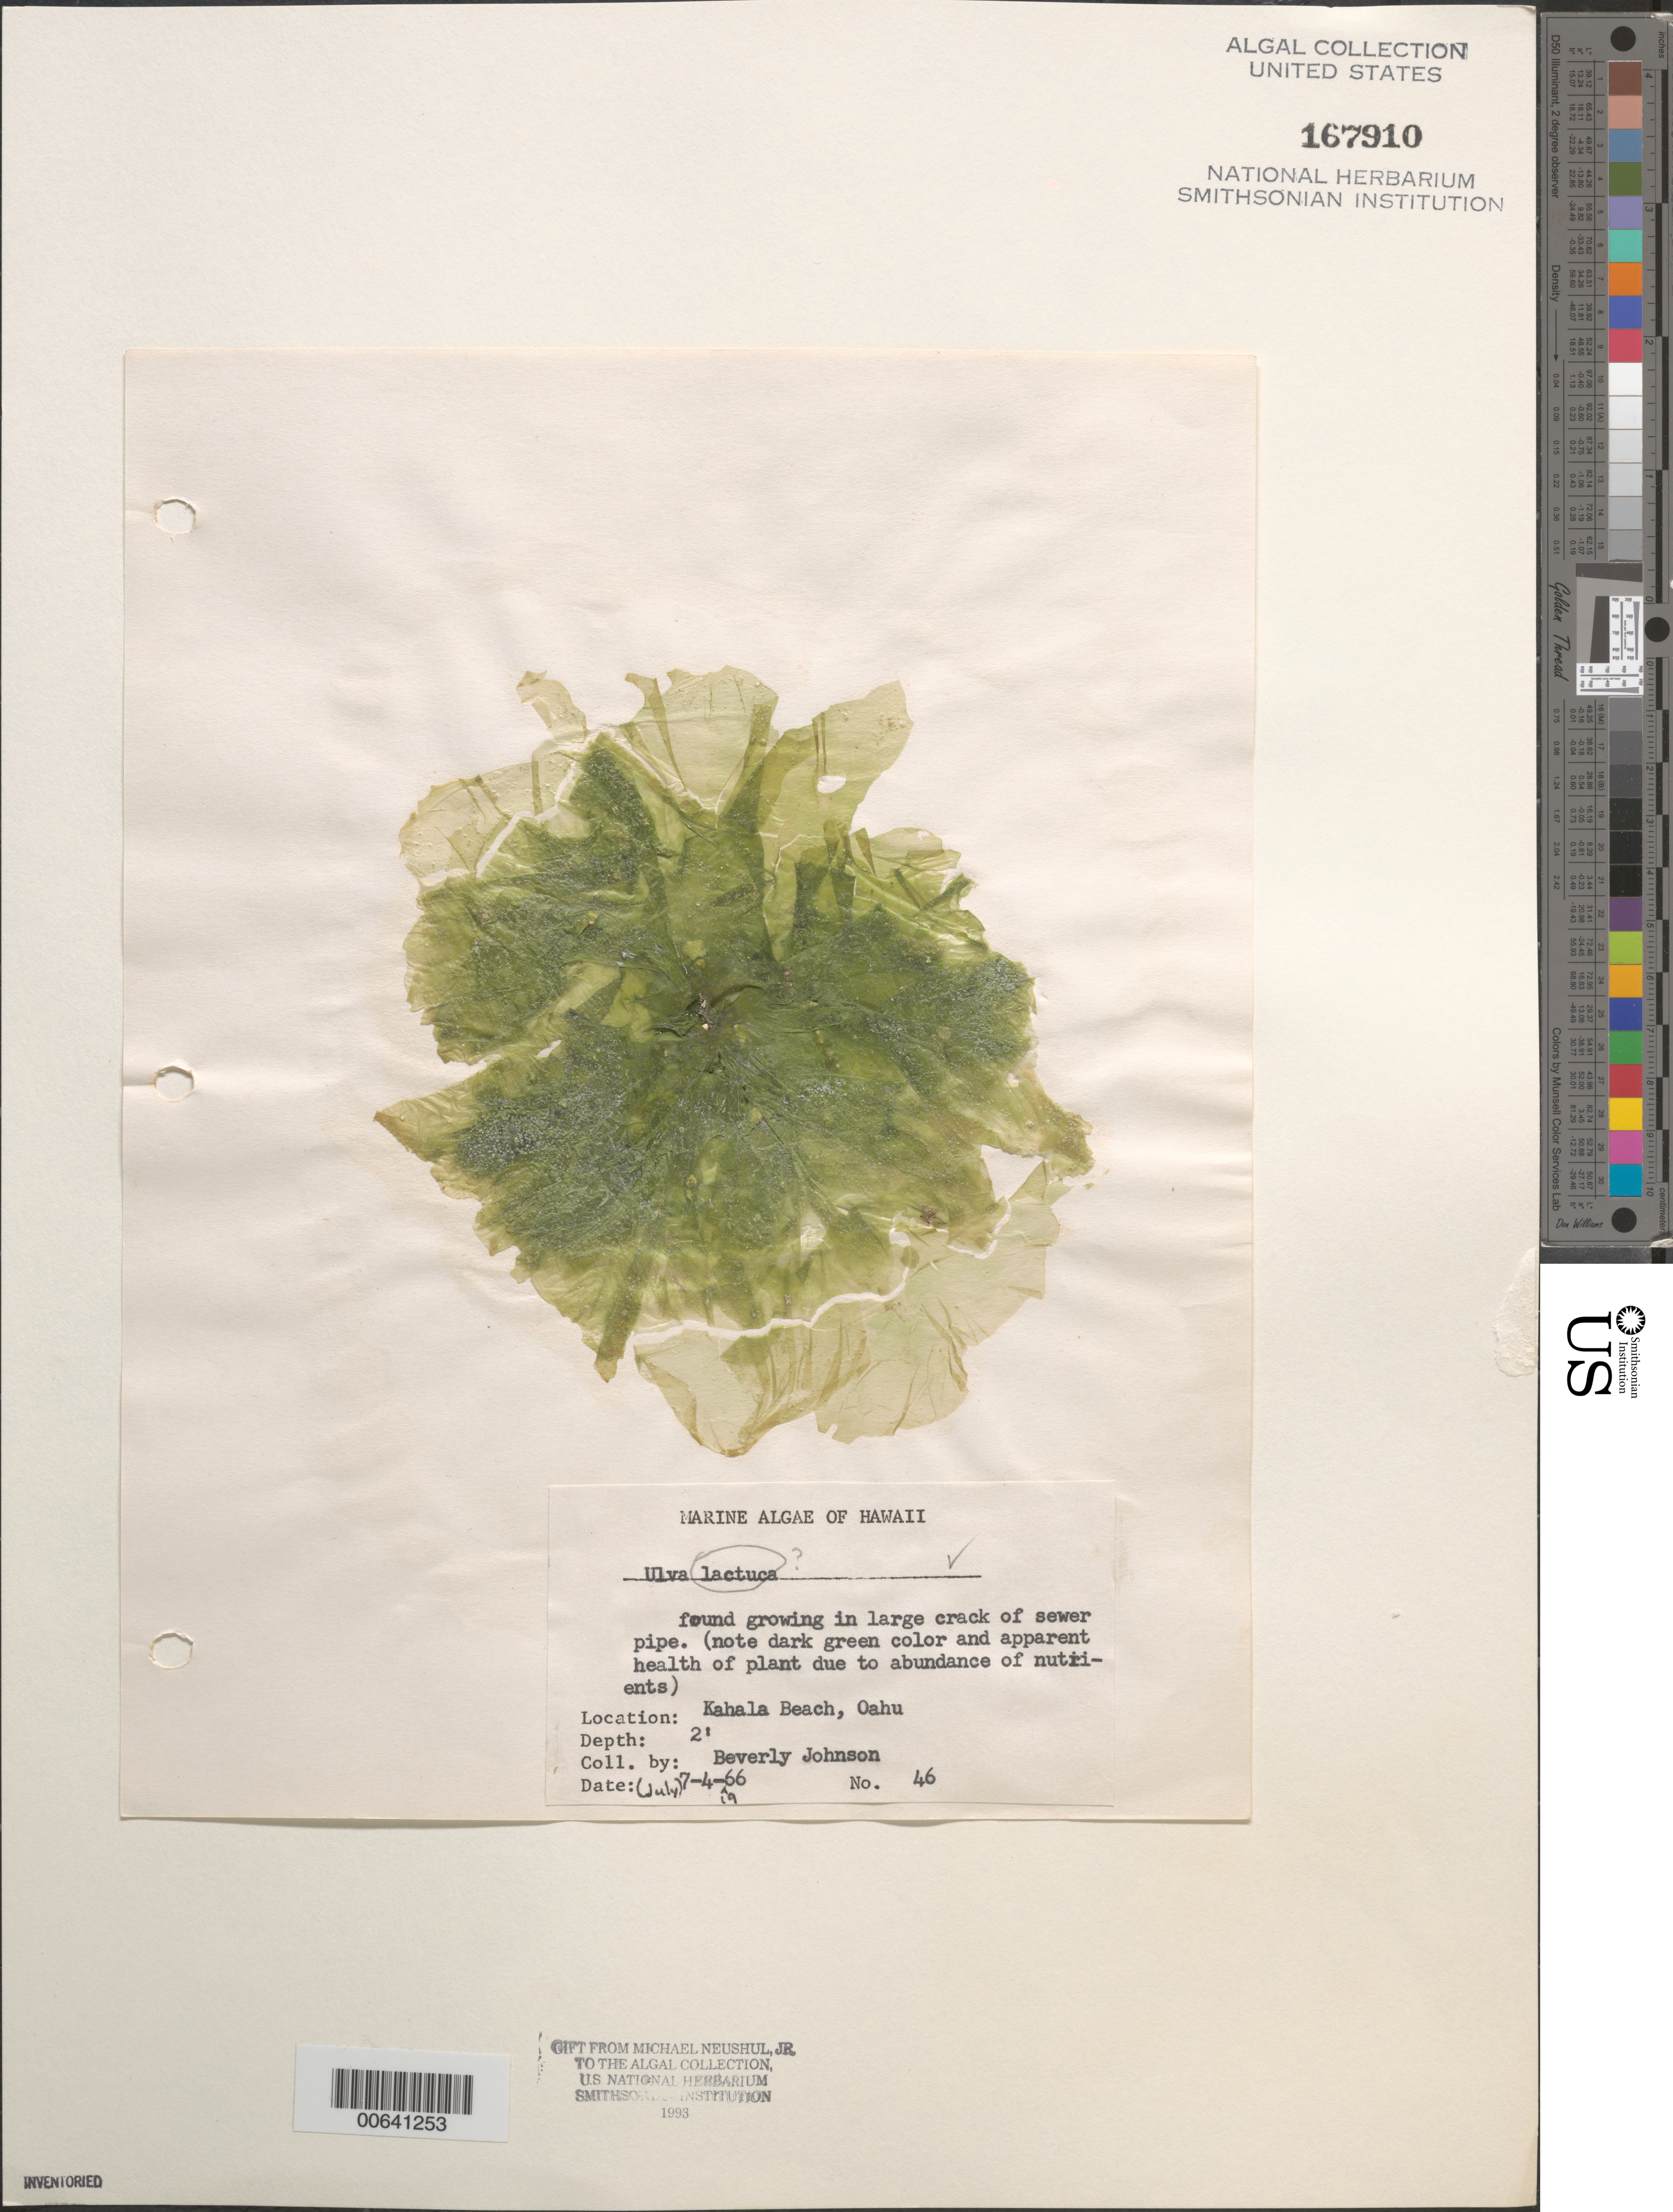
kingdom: Plantae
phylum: Chlorophyta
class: Ulvophyceae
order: Ulvales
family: Ulvaceae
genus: Ulva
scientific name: Ulva lactuca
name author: L.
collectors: B. Johnson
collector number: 46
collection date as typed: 04 Jul 1966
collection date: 1966-07-04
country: United States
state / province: Hawaii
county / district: Honolulu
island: Oahu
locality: Kahala Beach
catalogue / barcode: US 167910